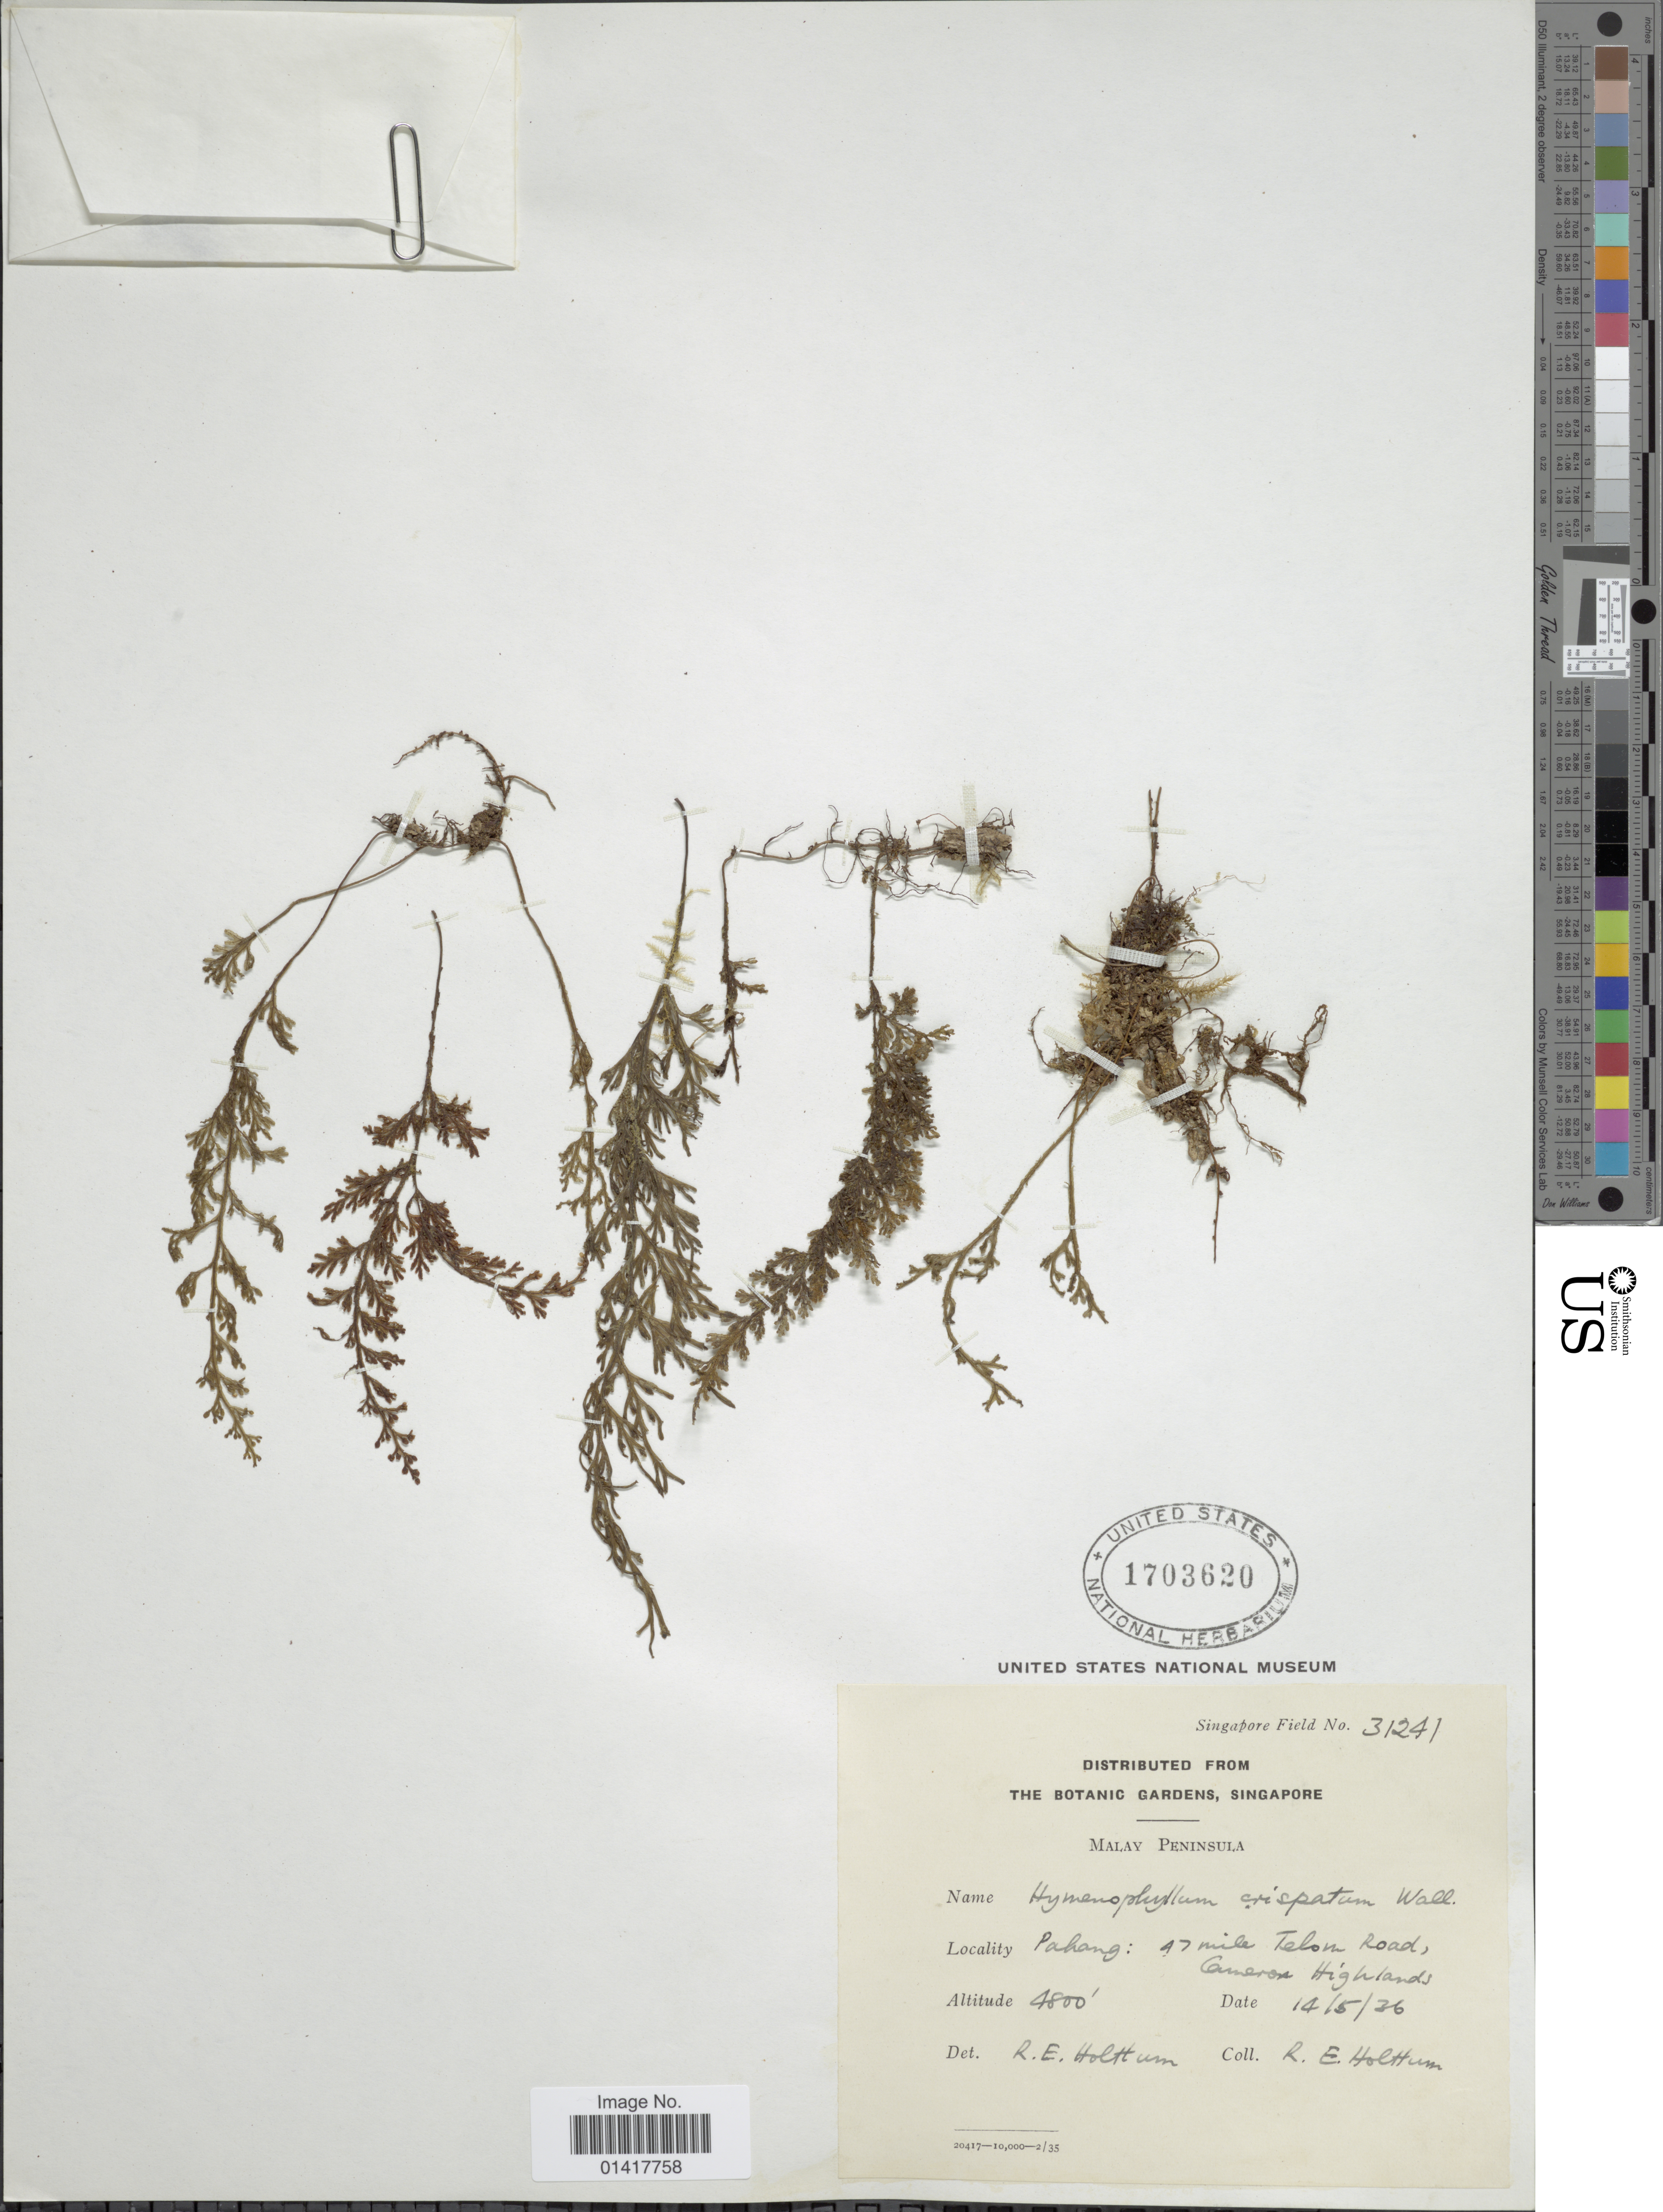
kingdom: Plantae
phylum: Tracheophyta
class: Polypodiopsida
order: Hymenophyllales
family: Hymenophyllaceae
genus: Hymenophyllum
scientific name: Hymenophyllum crispatum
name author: Wall. ex Hook. & Grev.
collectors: R. E. Holttum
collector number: Singapore Field 31241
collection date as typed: Transcribed d/m/y: 14/5/36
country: Malaysia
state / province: Pahang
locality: Malay Peninsula. 47 mile Telon Road, Cameron Highlands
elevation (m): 1463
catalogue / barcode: US 1703620